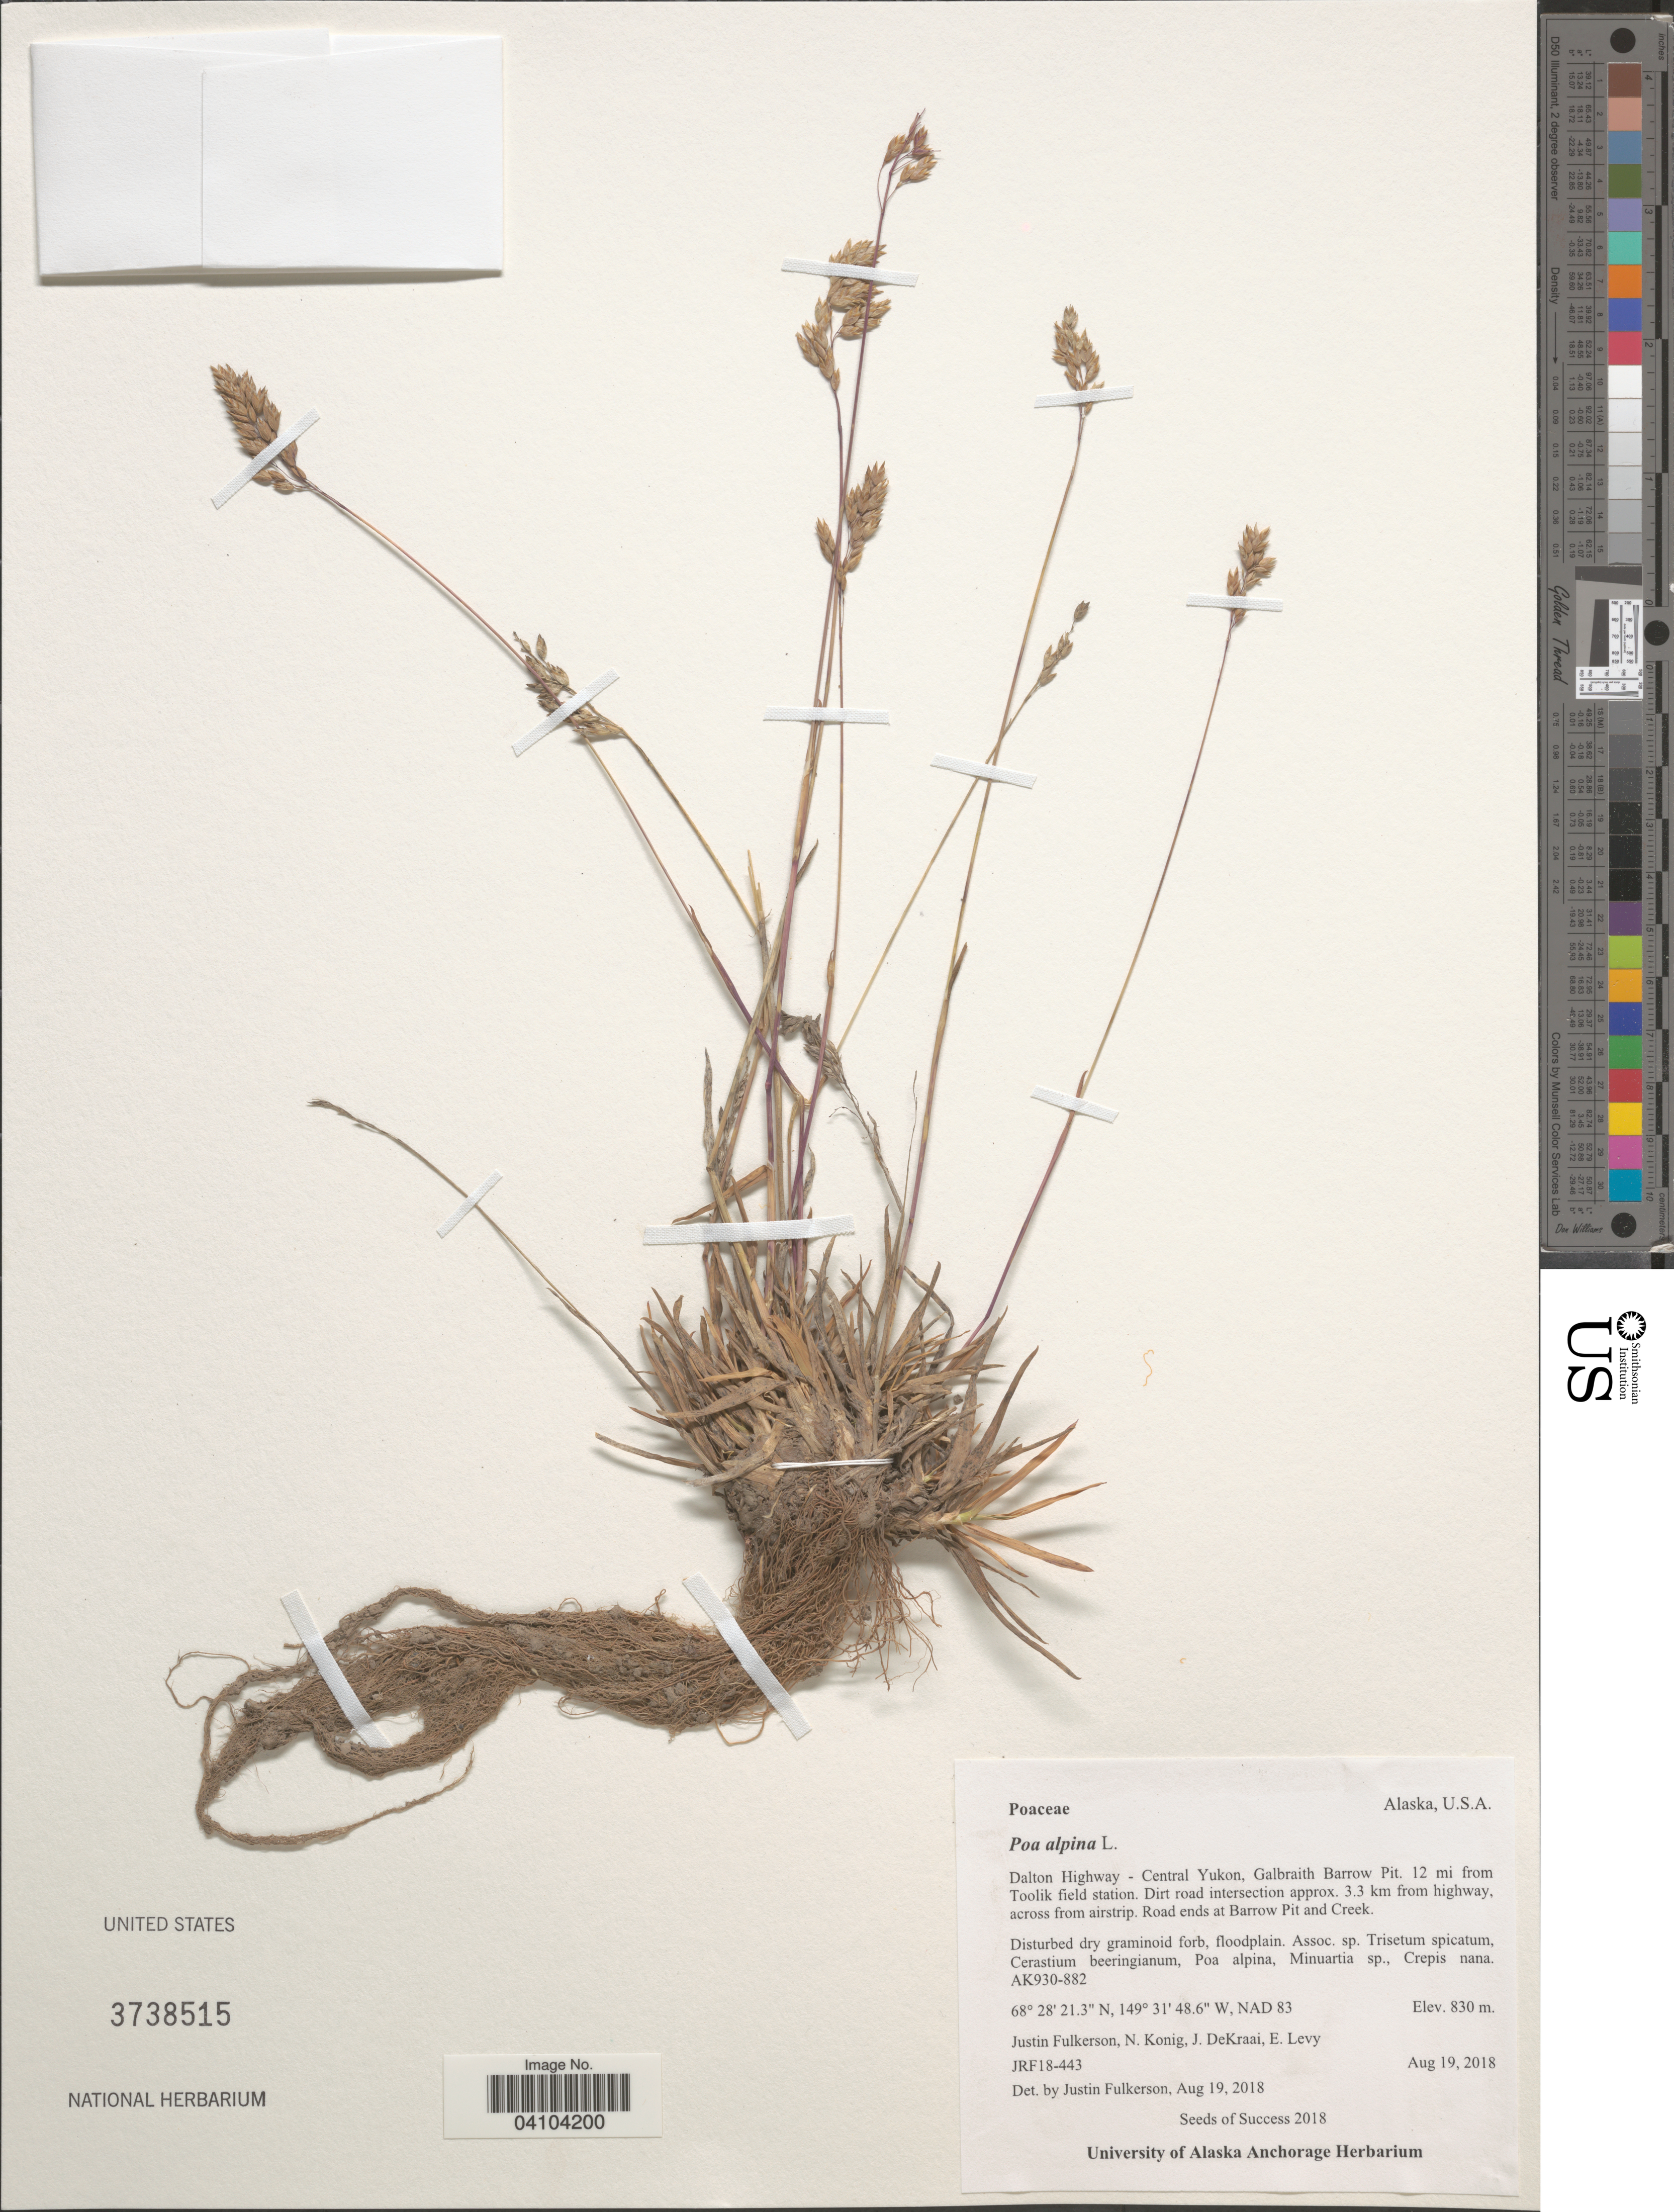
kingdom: Plantae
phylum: Tracheophyta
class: Liliopsida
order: Poales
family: Poaceae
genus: Poa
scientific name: Poa alpina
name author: L.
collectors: J. Fulkerson, N. Konig, J. Dekraai & E. Levy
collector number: JRF18-443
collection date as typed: Transcribed d/m/y: 19/8/2018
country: United States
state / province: Alaska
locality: Dalton Highway - Central Yukon, Galbraith Barrow Pit. 12 mi from Toolik field station. Dirt road intersection approx. 3.3 km from highway, across from airstrip. Road ends at Barrow Pit and Creek. NAD 83.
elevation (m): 830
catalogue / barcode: US 3738515